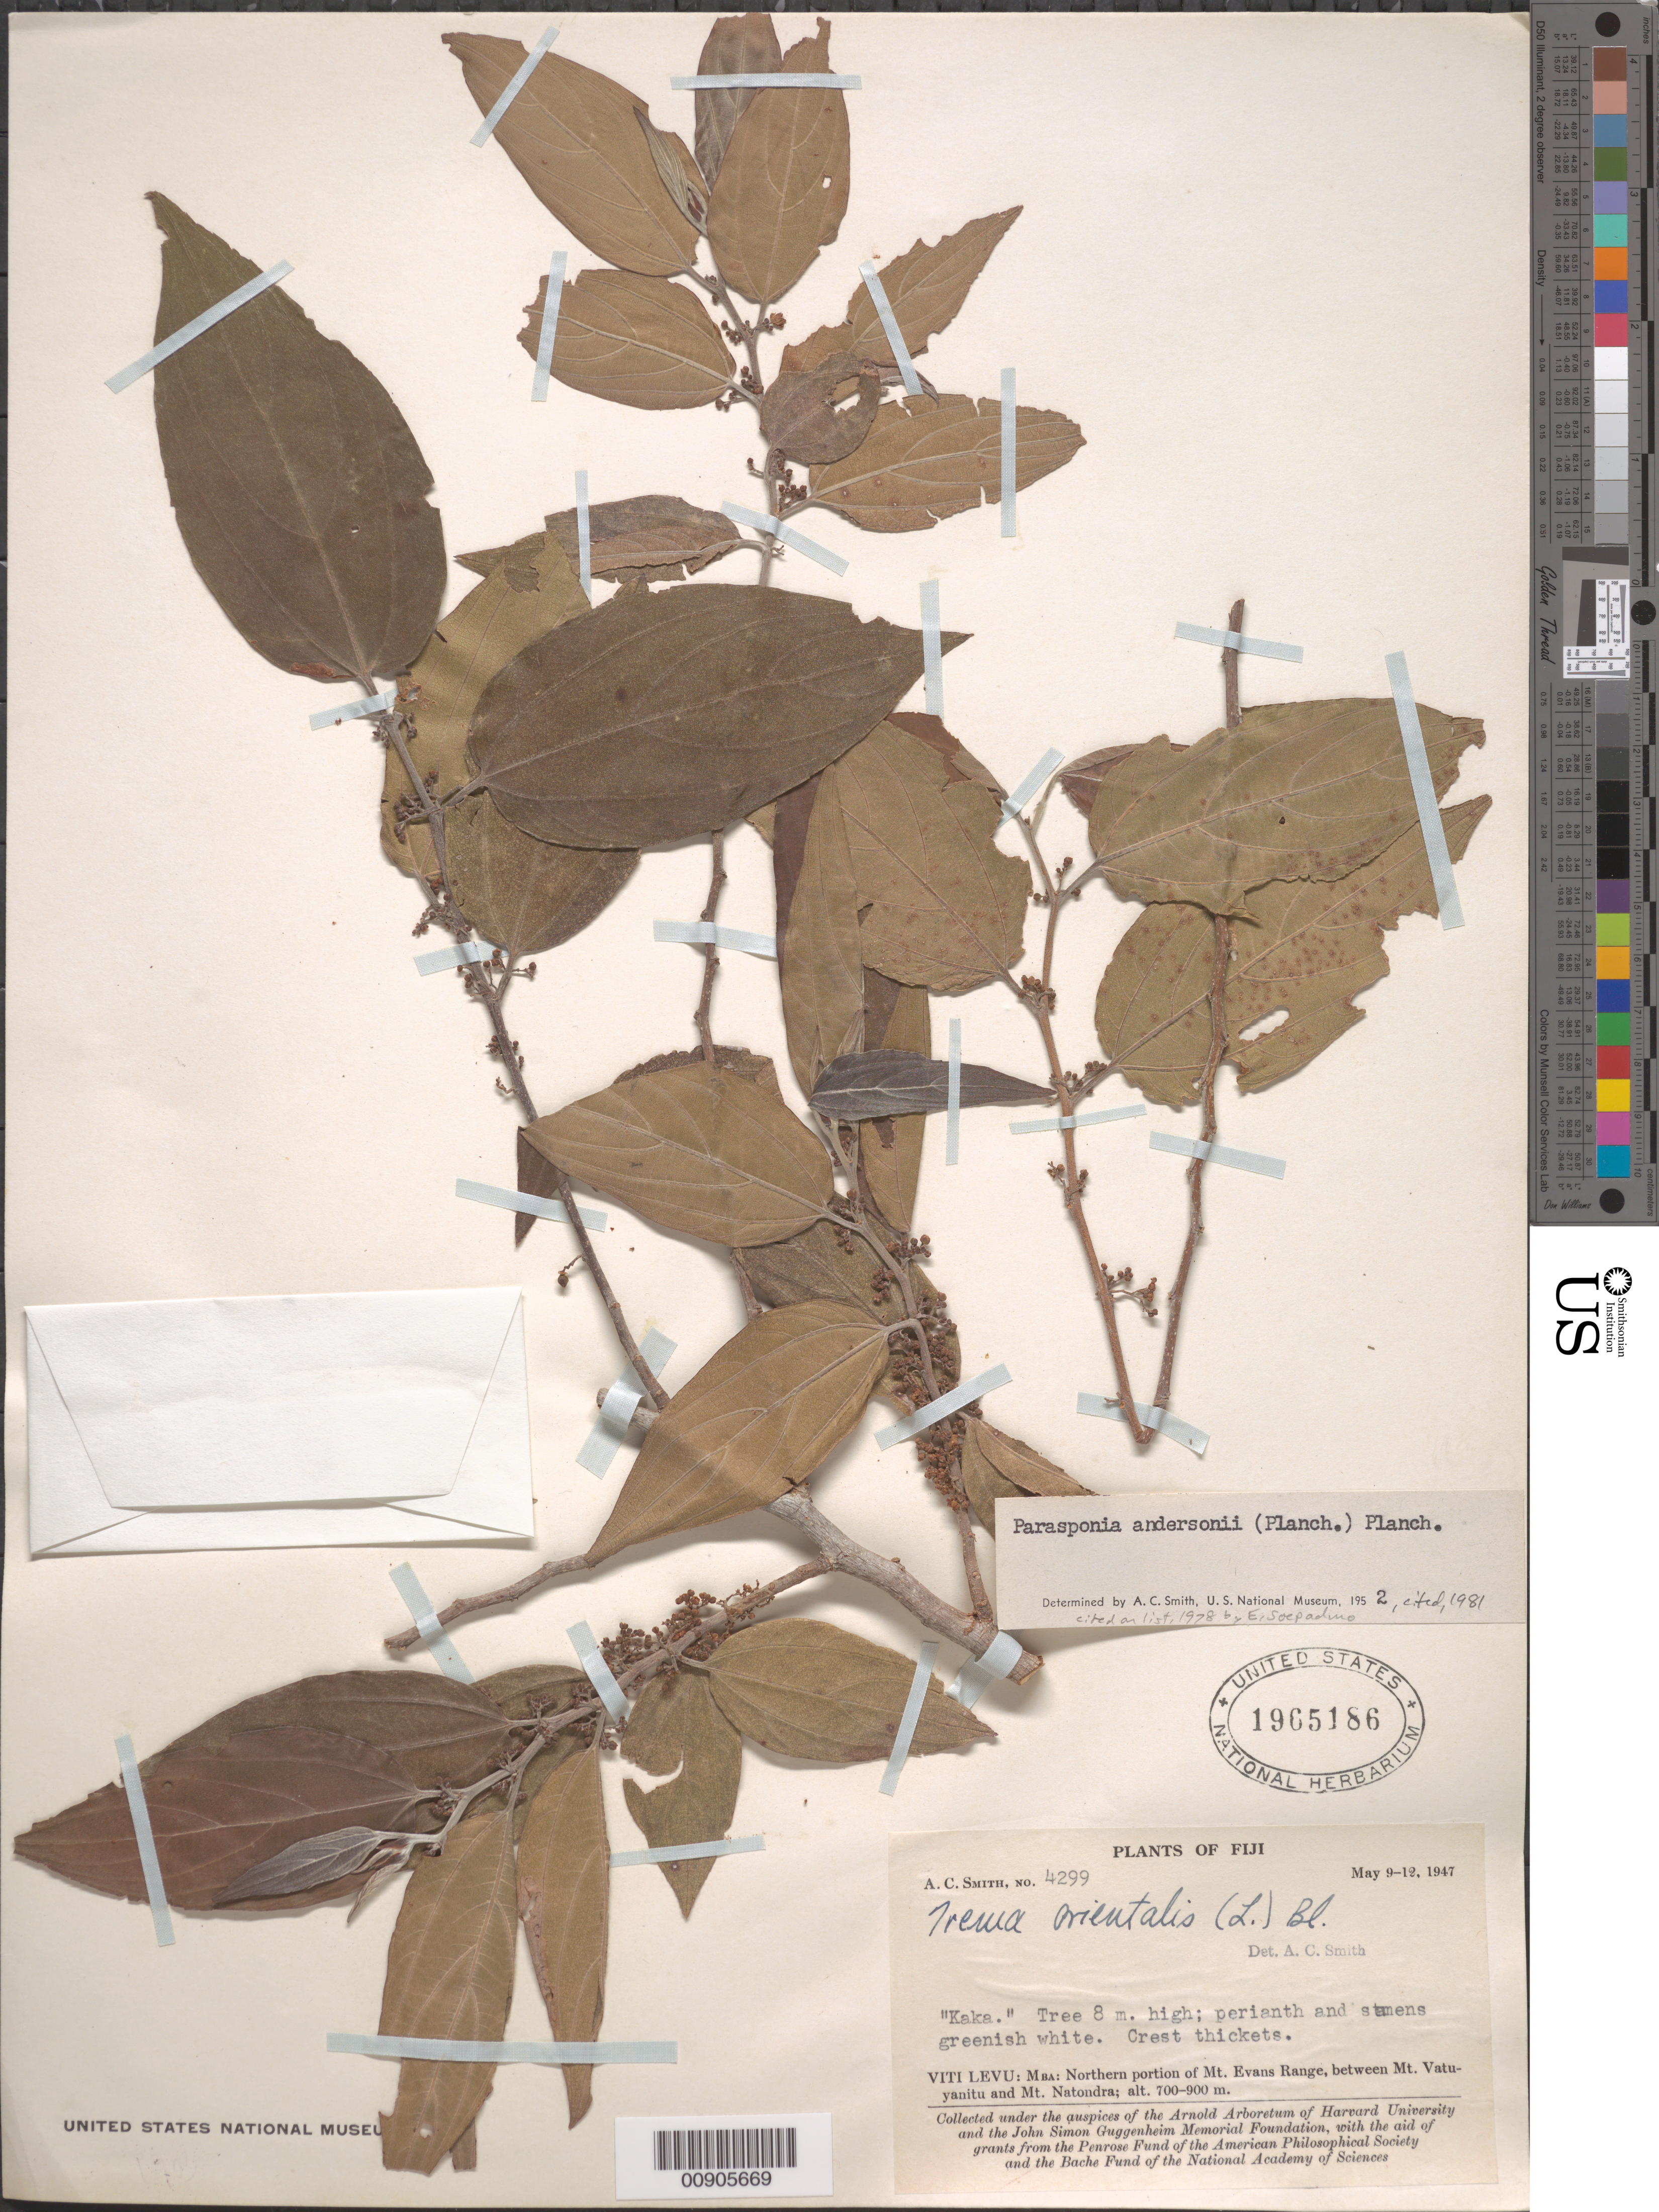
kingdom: Plantae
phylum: Tracheophyta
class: Magnoliopsida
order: Rosales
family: Cannabaceae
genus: Parasponia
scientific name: Parasponia andersonii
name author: Planch.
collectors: C. A. Smith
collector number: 4299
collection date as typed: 09 May 1947 to 12 May 1947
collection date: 1947-05-09/1947-05-12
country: Fiji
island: Viti Levu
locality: Mba: Northern portion of Mt. Evans Range, between Mt. Vatuyanitu and Mt. Natondra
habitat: Crest thickets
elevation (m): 700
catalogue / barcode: US 1965186